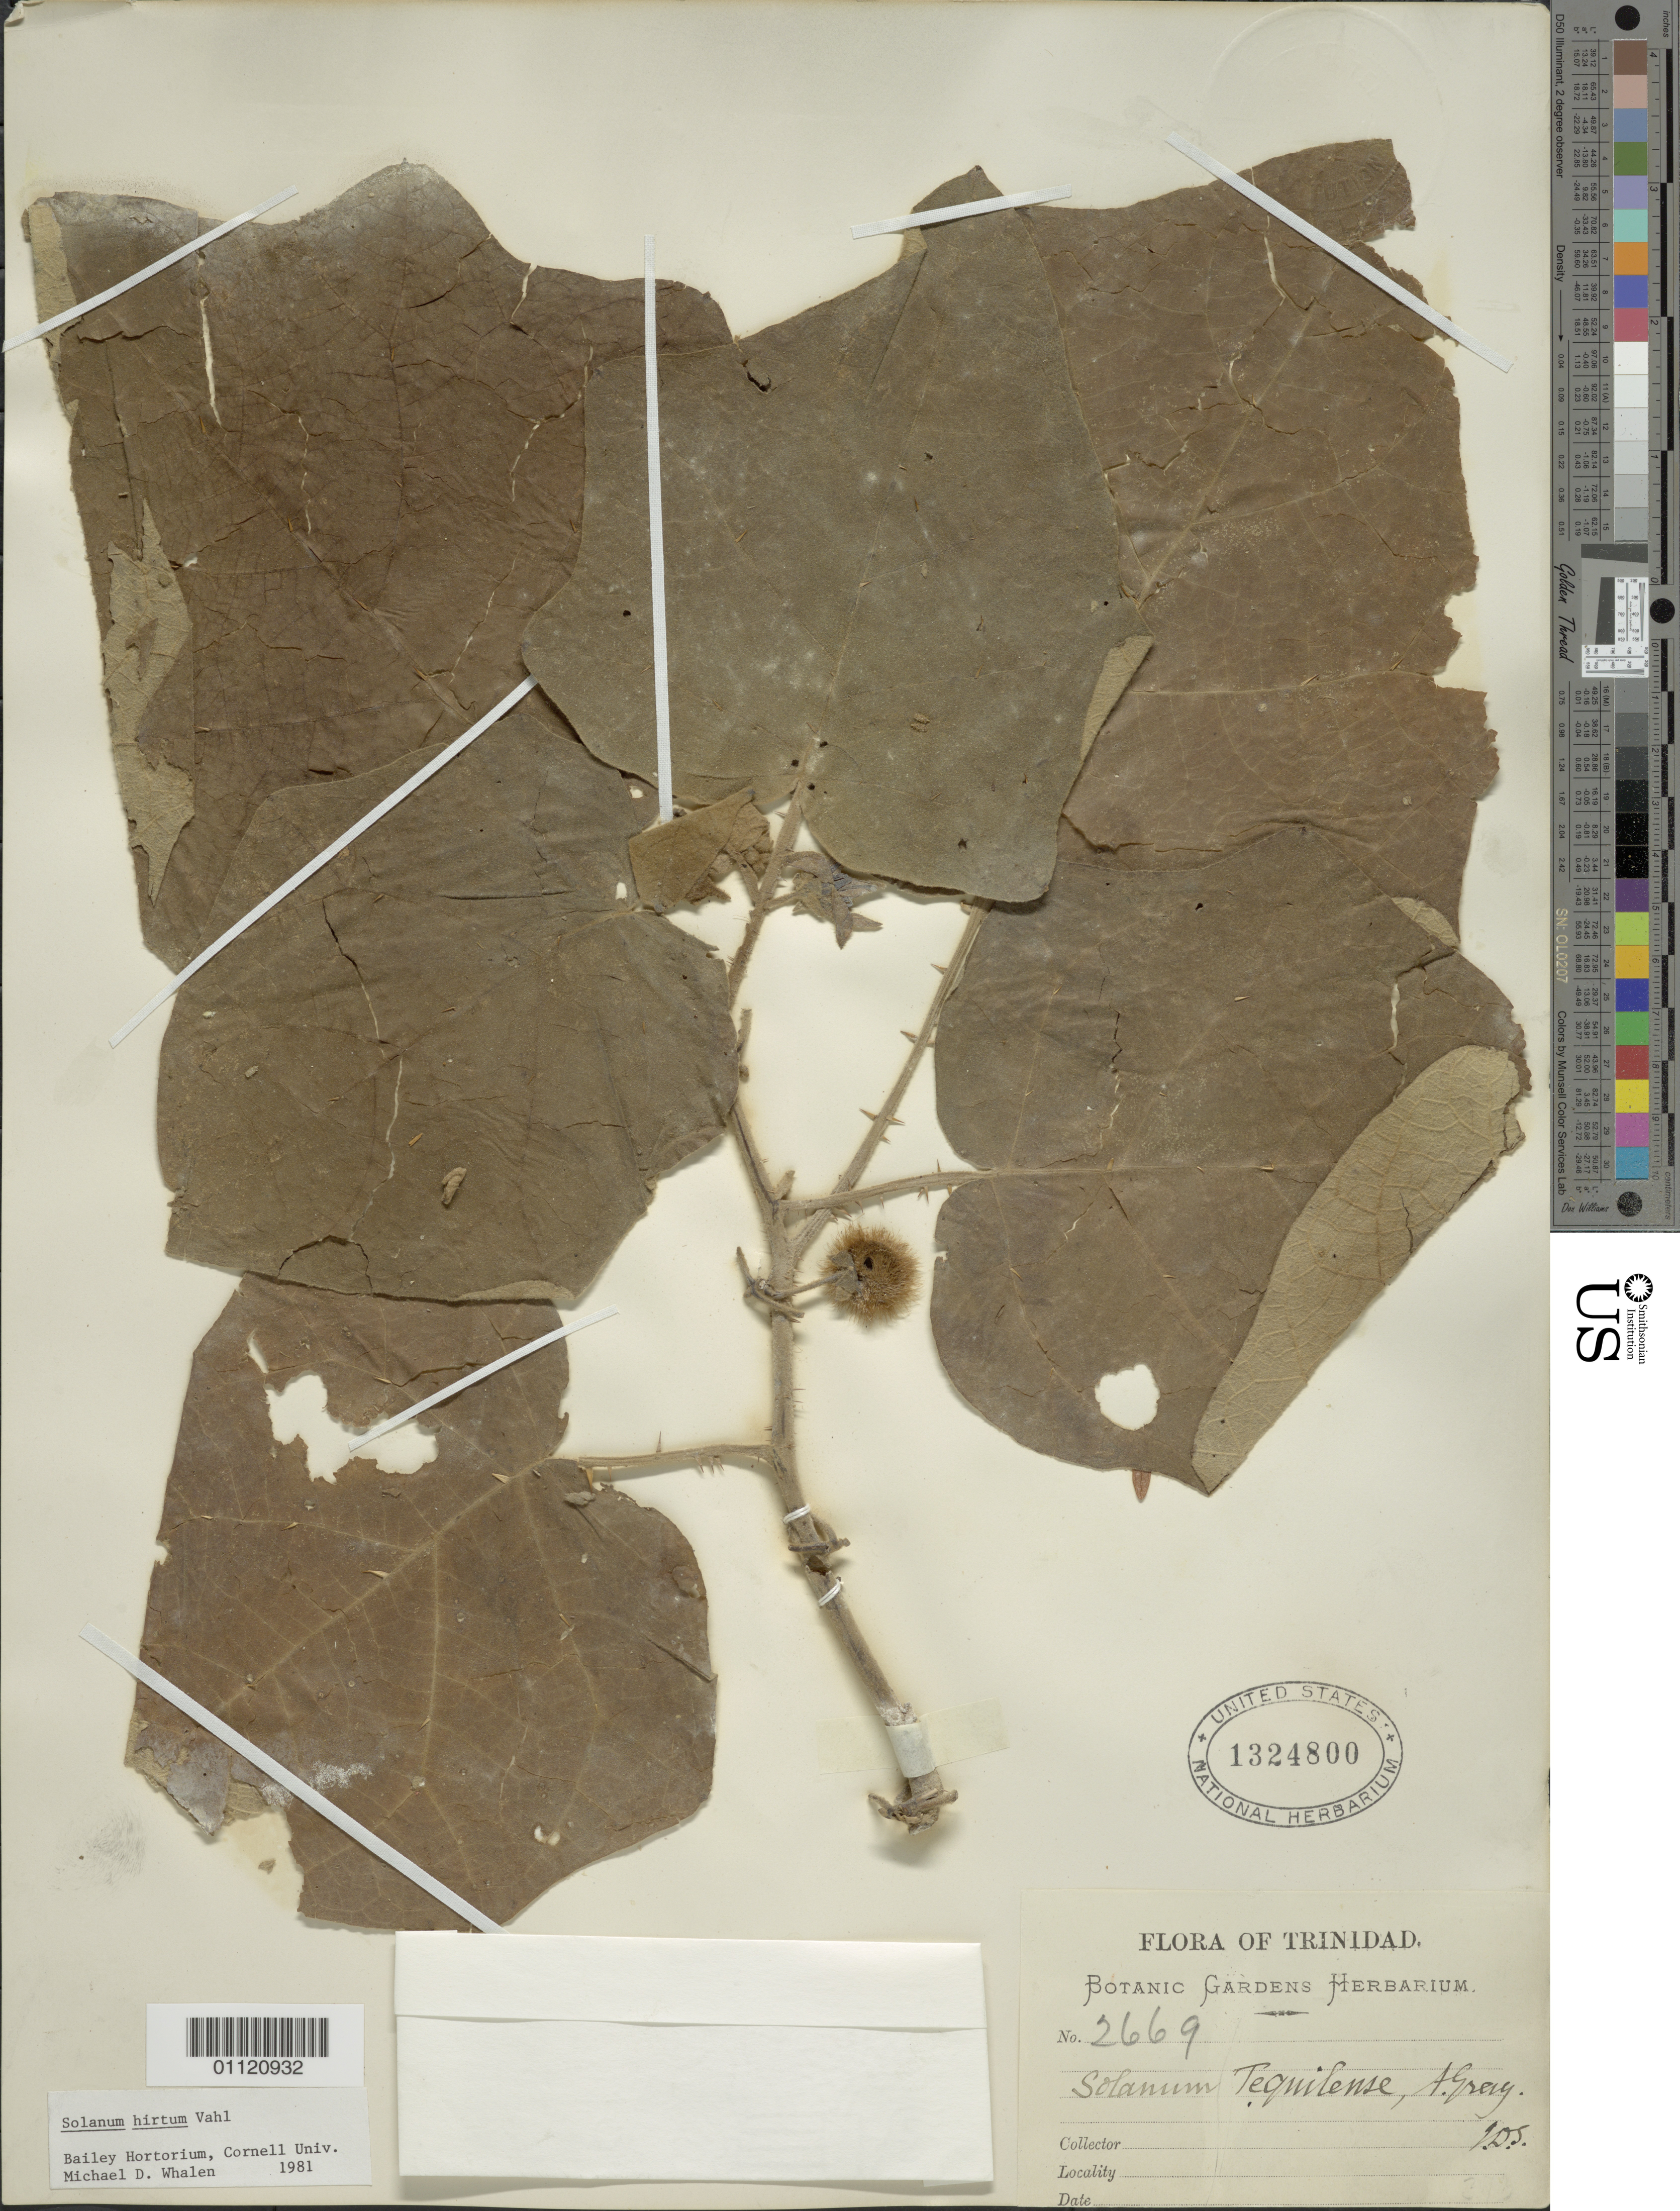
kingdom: Plantae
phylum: Tracheophyta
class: Magnoliopsida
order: Solanales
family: Solanaceae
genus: Solanum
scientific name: Solanum hirtum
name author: Vahl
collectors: Botanic Gardens Herbarium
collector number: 2669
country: Trinidad and Tobago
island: Trinidad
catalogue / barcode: US 1324800